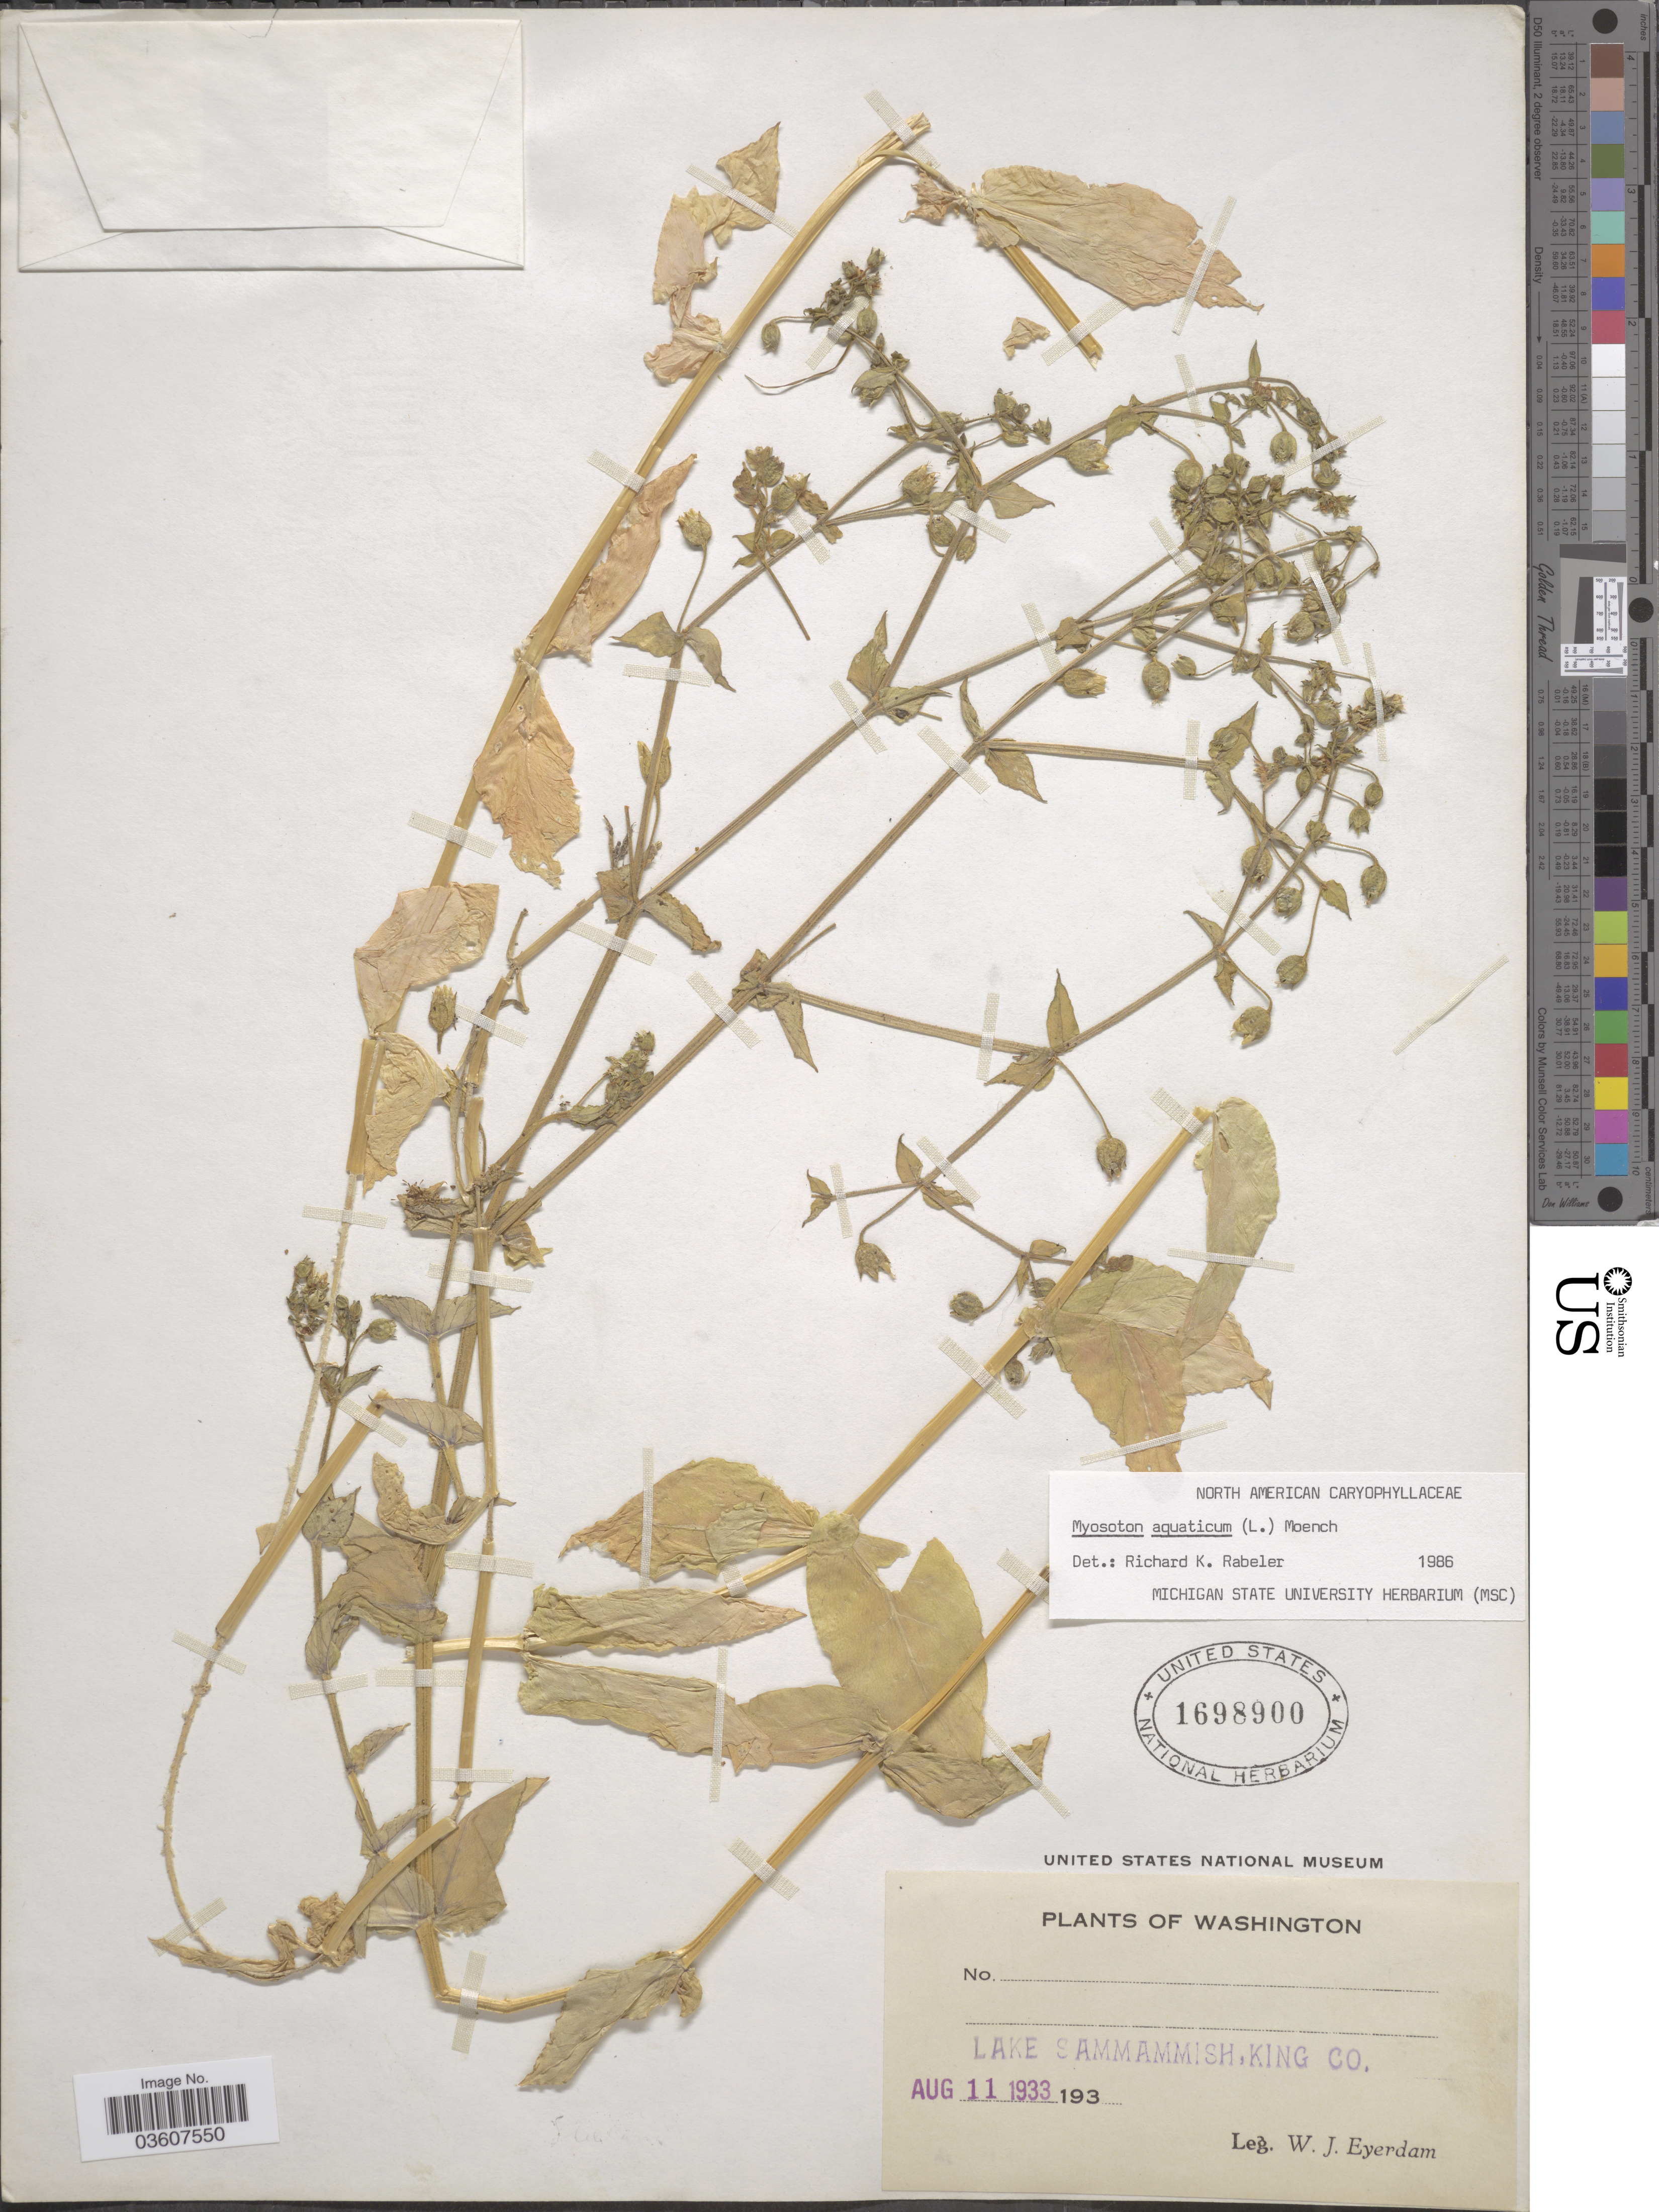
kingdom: Plantae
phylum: Tracheophyta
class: Magnoliopsida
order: Caryophyllales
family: Caryophyllaceae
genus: Stellaria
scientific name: Stellaria aquatica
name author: L.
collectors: W. J. Eyerdam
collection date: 1933-08-11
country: United States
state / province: Washington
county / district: King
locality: Lake Sammammish, King Co.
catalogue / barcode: US 1698900